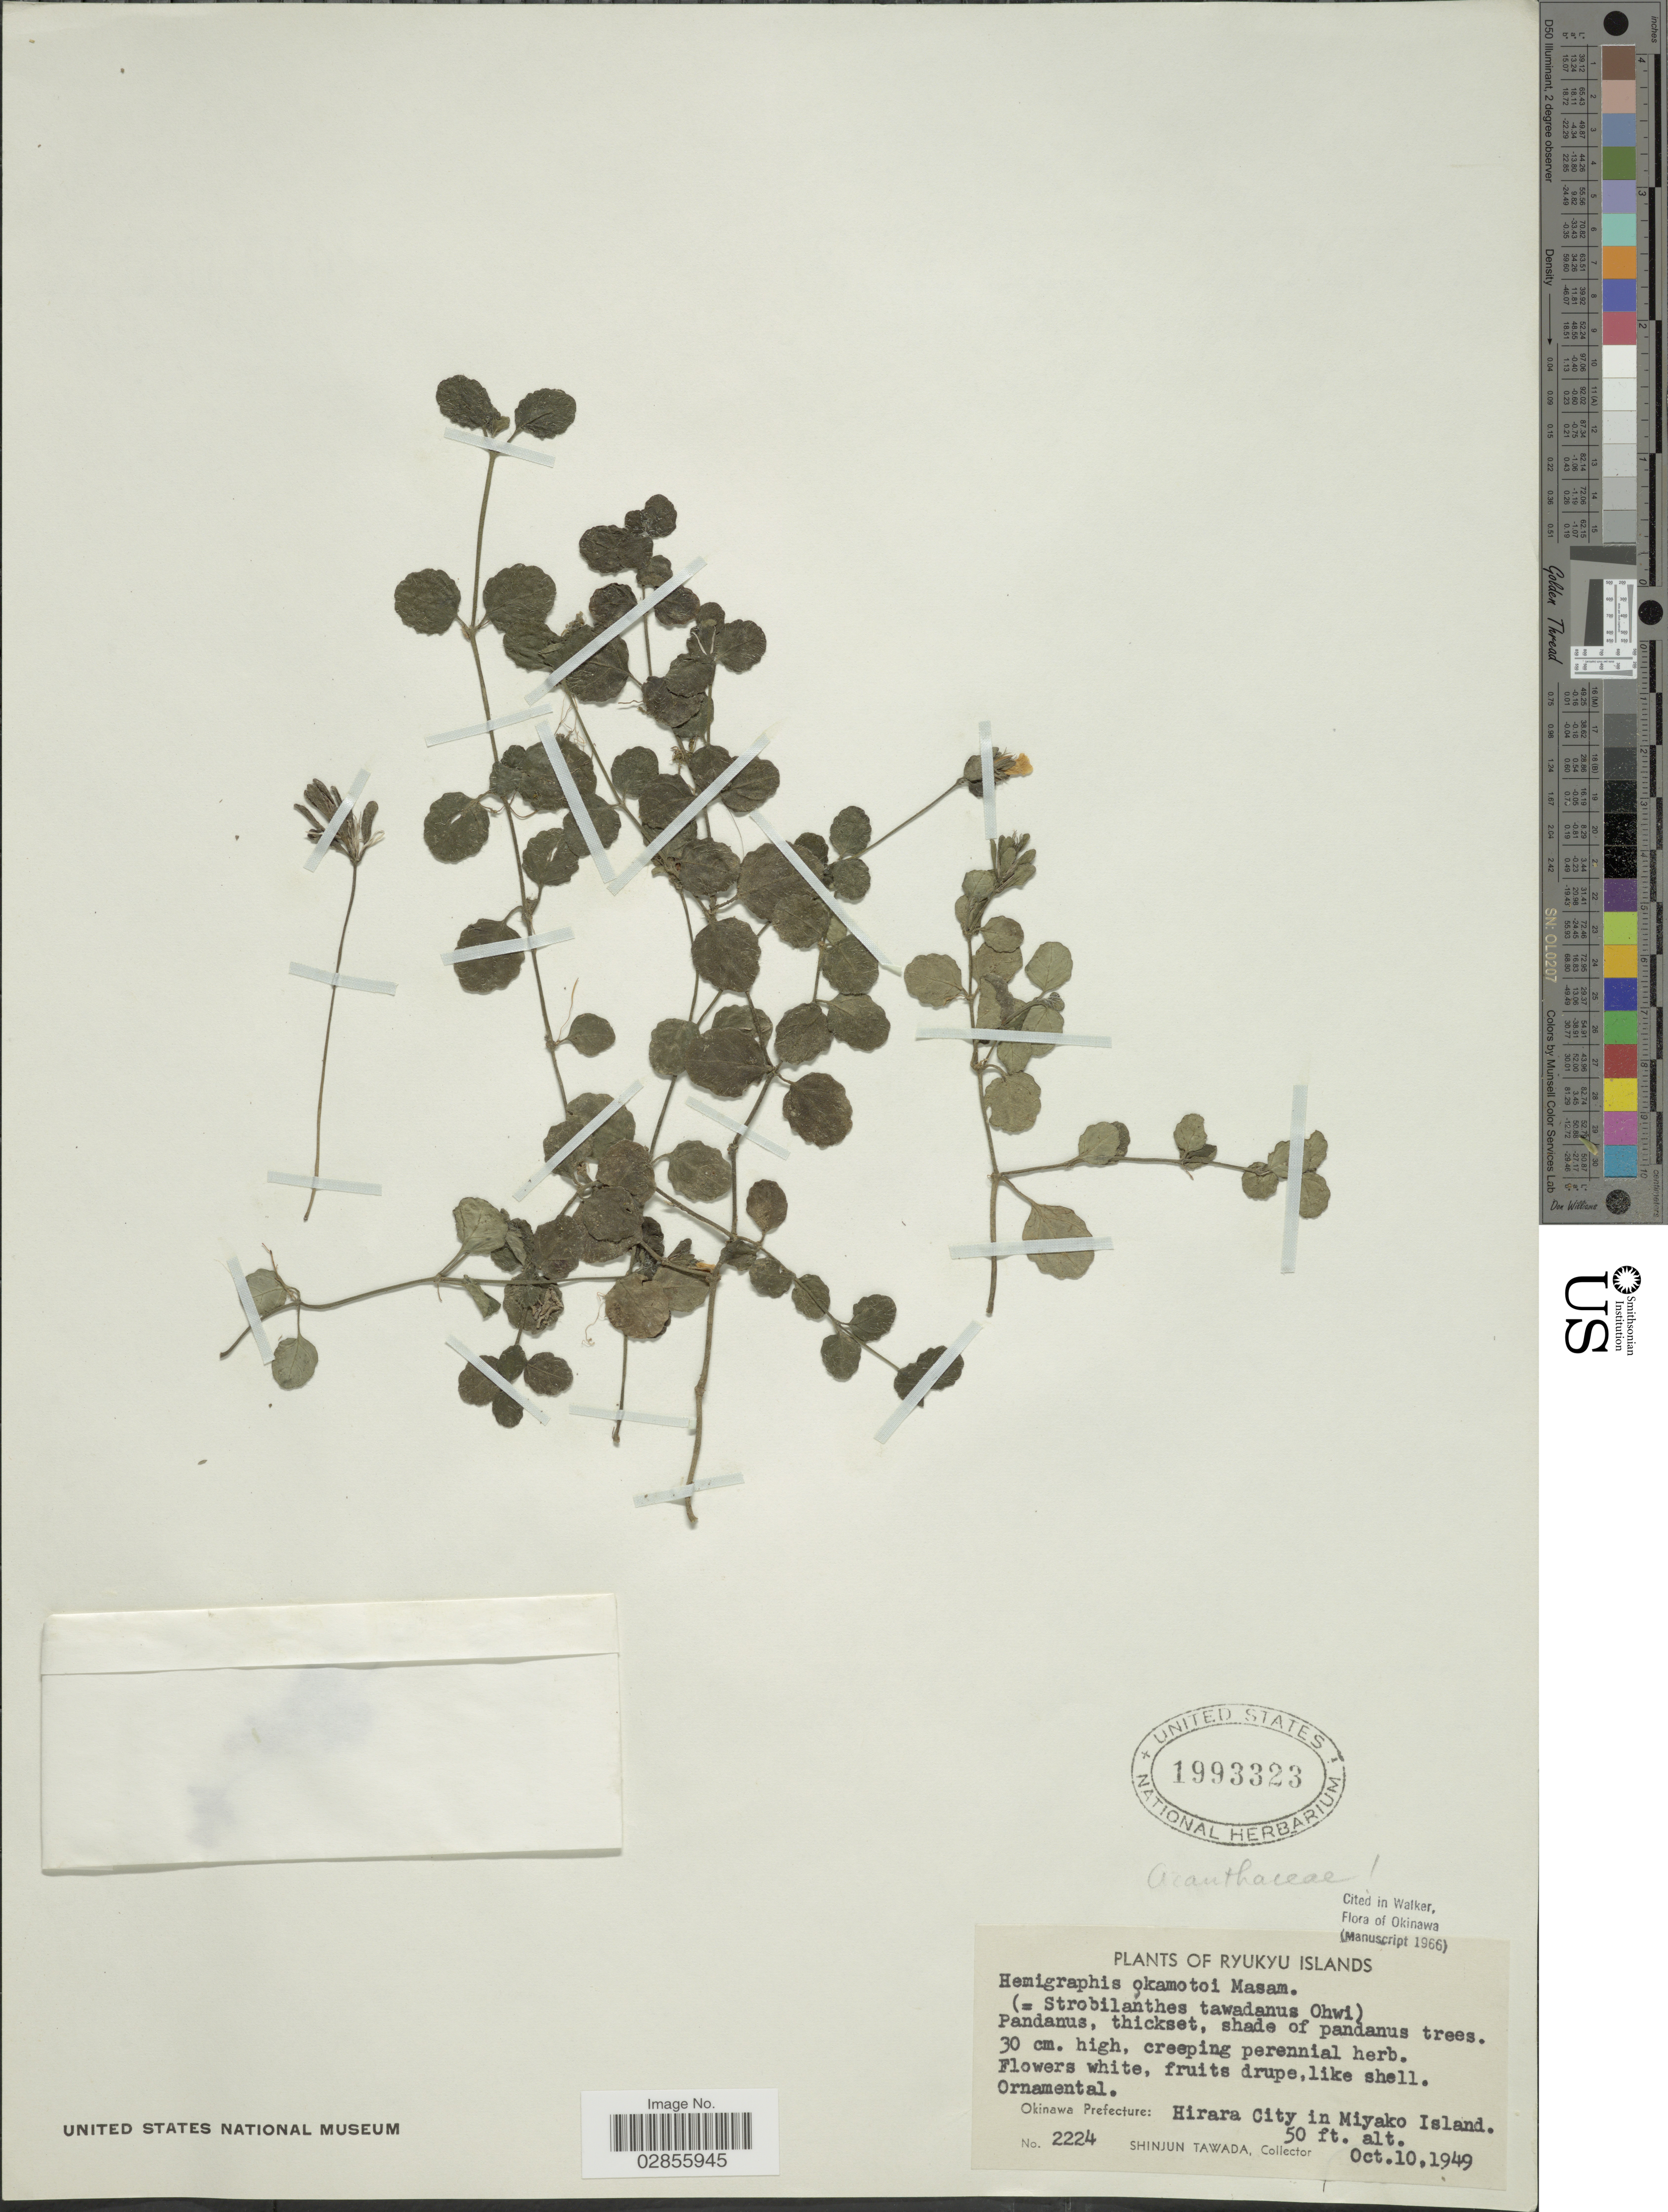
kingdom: Plantae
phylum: Tracheophyta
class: Magnoliopsida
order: Lamiales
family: Acanthaceae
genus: Hemigraphis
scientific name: Hemigraphis okamotoi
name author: Masam.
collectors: S. Tawada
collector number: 2224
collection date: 1949-10-10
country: Japan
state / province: Okinawa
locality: Ryukyu Islands. Okinawa Prefecture: Hirara City in Miyako Island.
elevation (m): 15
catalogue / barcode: US 1993323